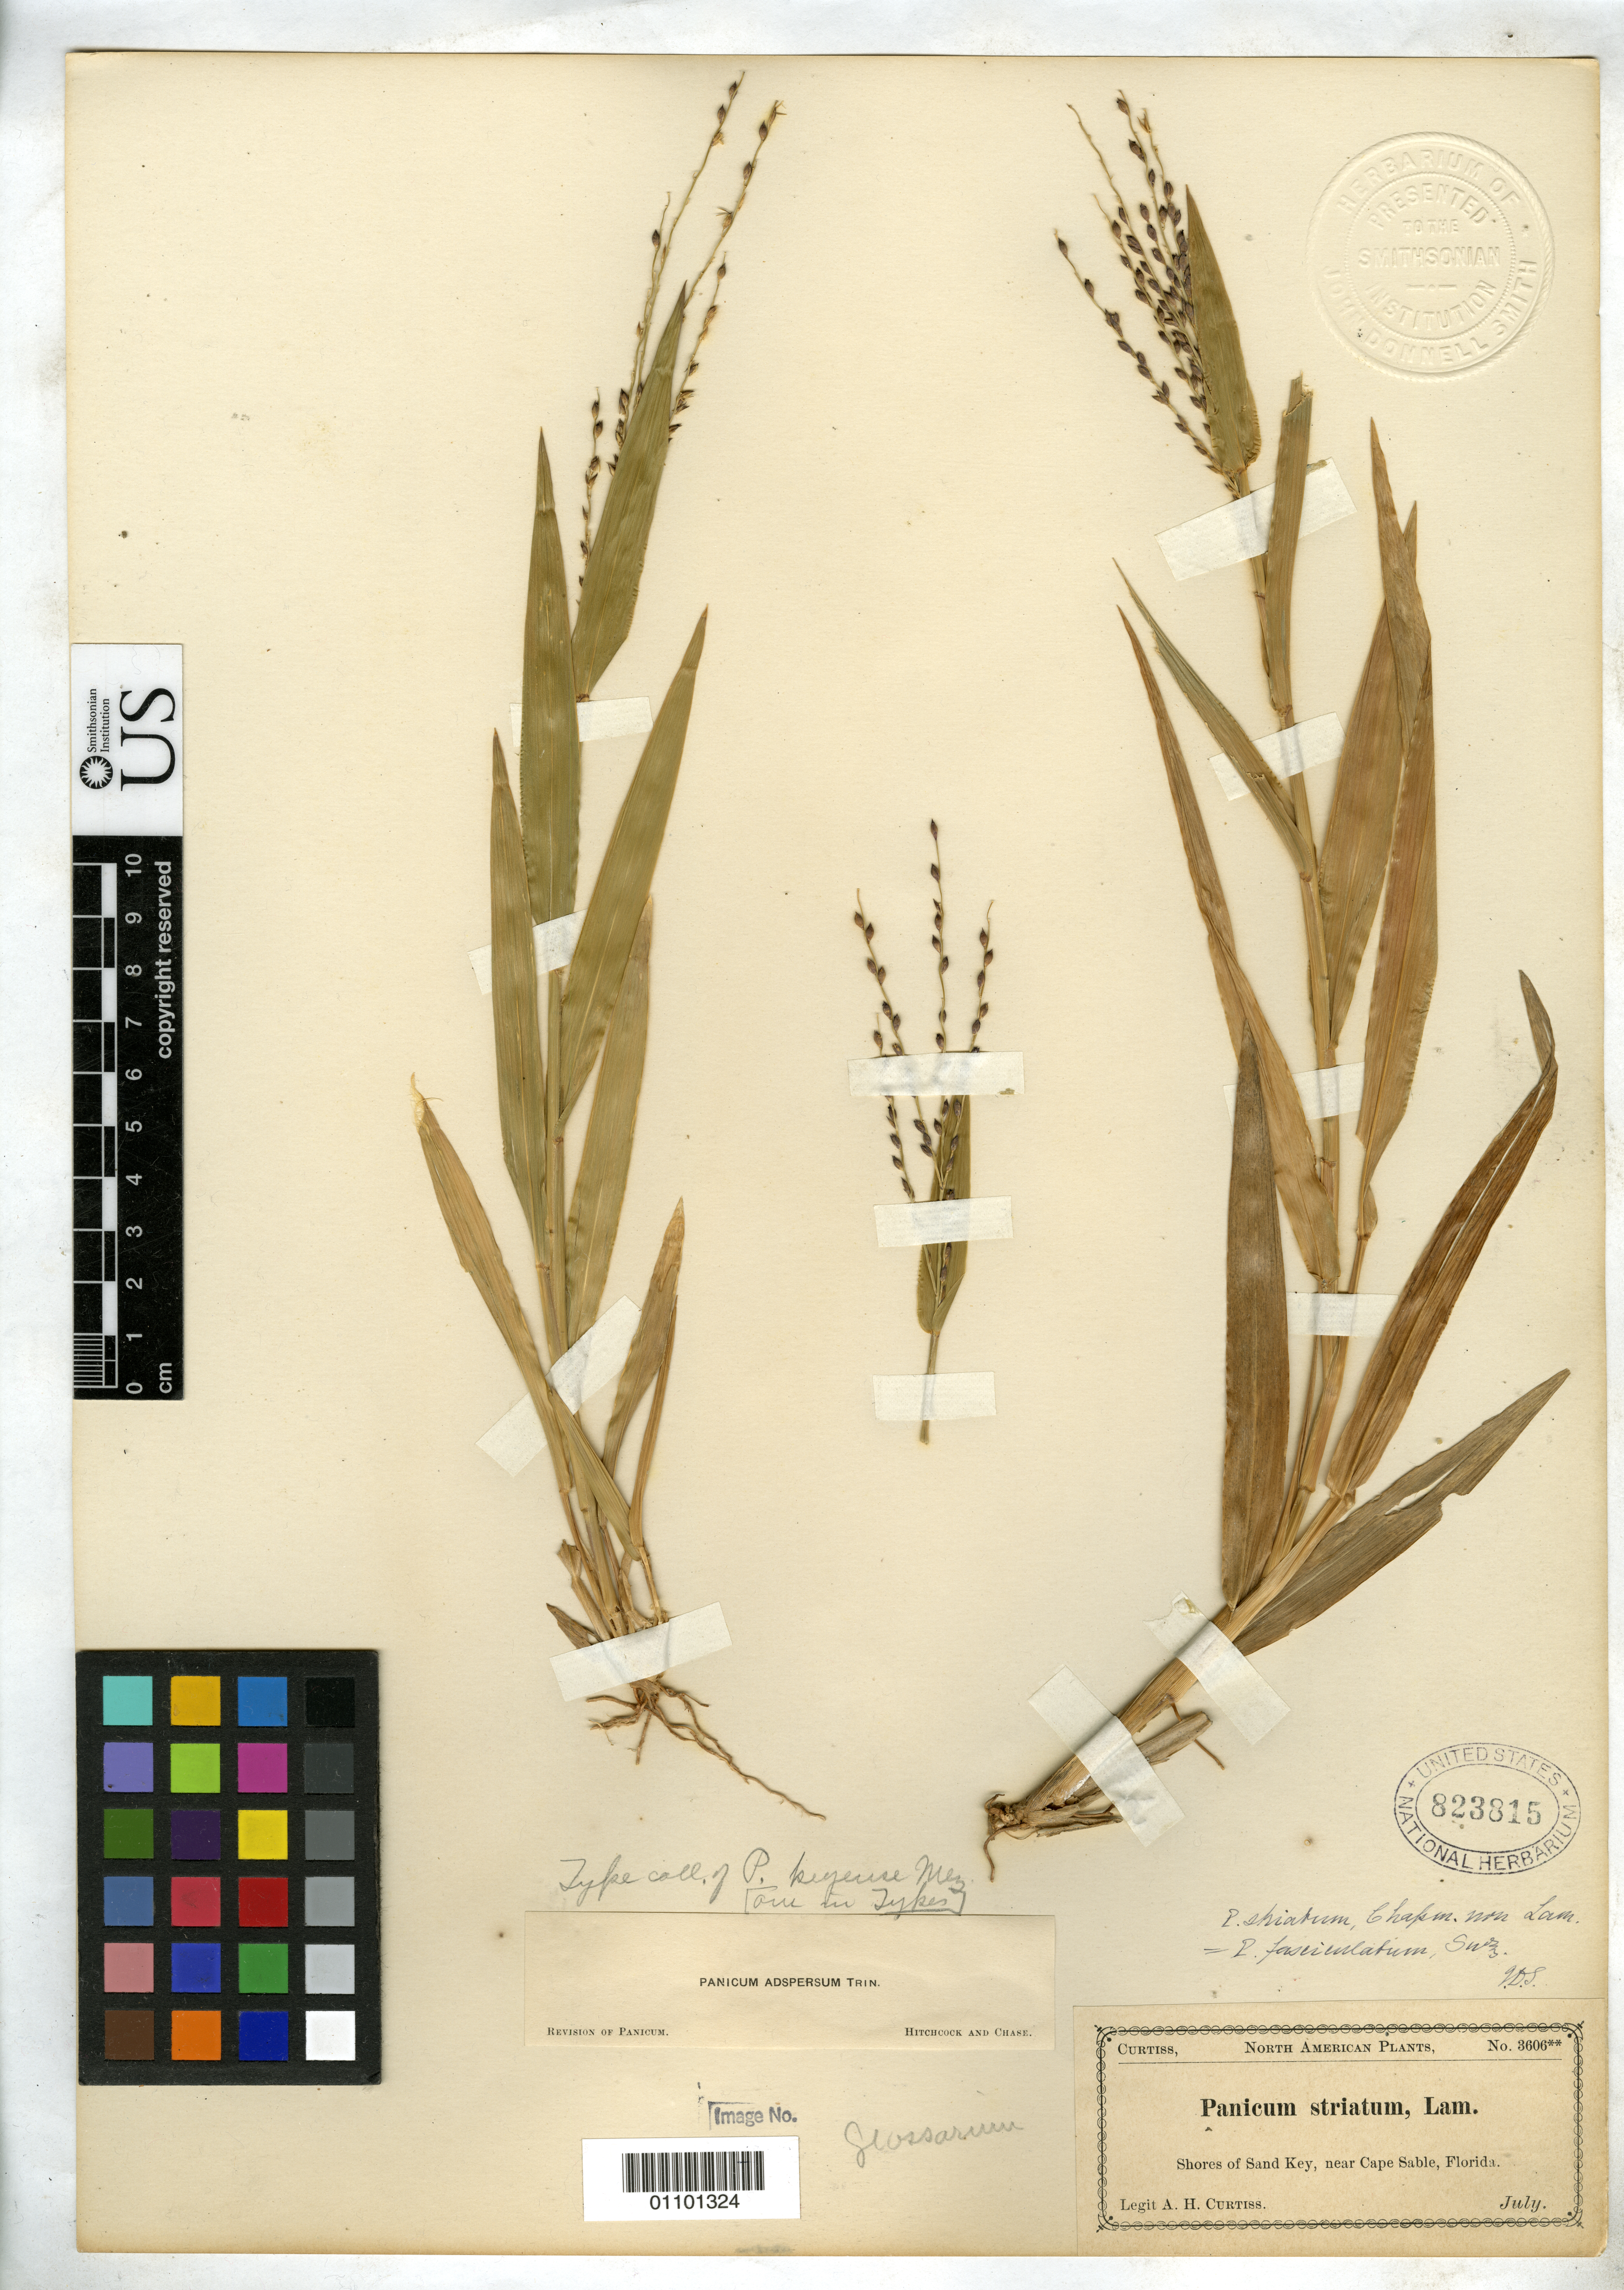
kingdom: Plantae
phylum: Tracheophyta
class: Liliopsida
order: Poales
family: Poaceae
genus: Panicum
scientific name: Panicum keyense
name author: Mez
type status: Syntype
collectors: A. H. Curtiss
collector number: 3606**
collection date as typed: Jul 1880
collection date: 1880-07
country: United States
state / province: Florida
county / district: Monroe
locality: Key near Cape Sable.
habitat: Shores of sand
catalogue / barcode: US 823815